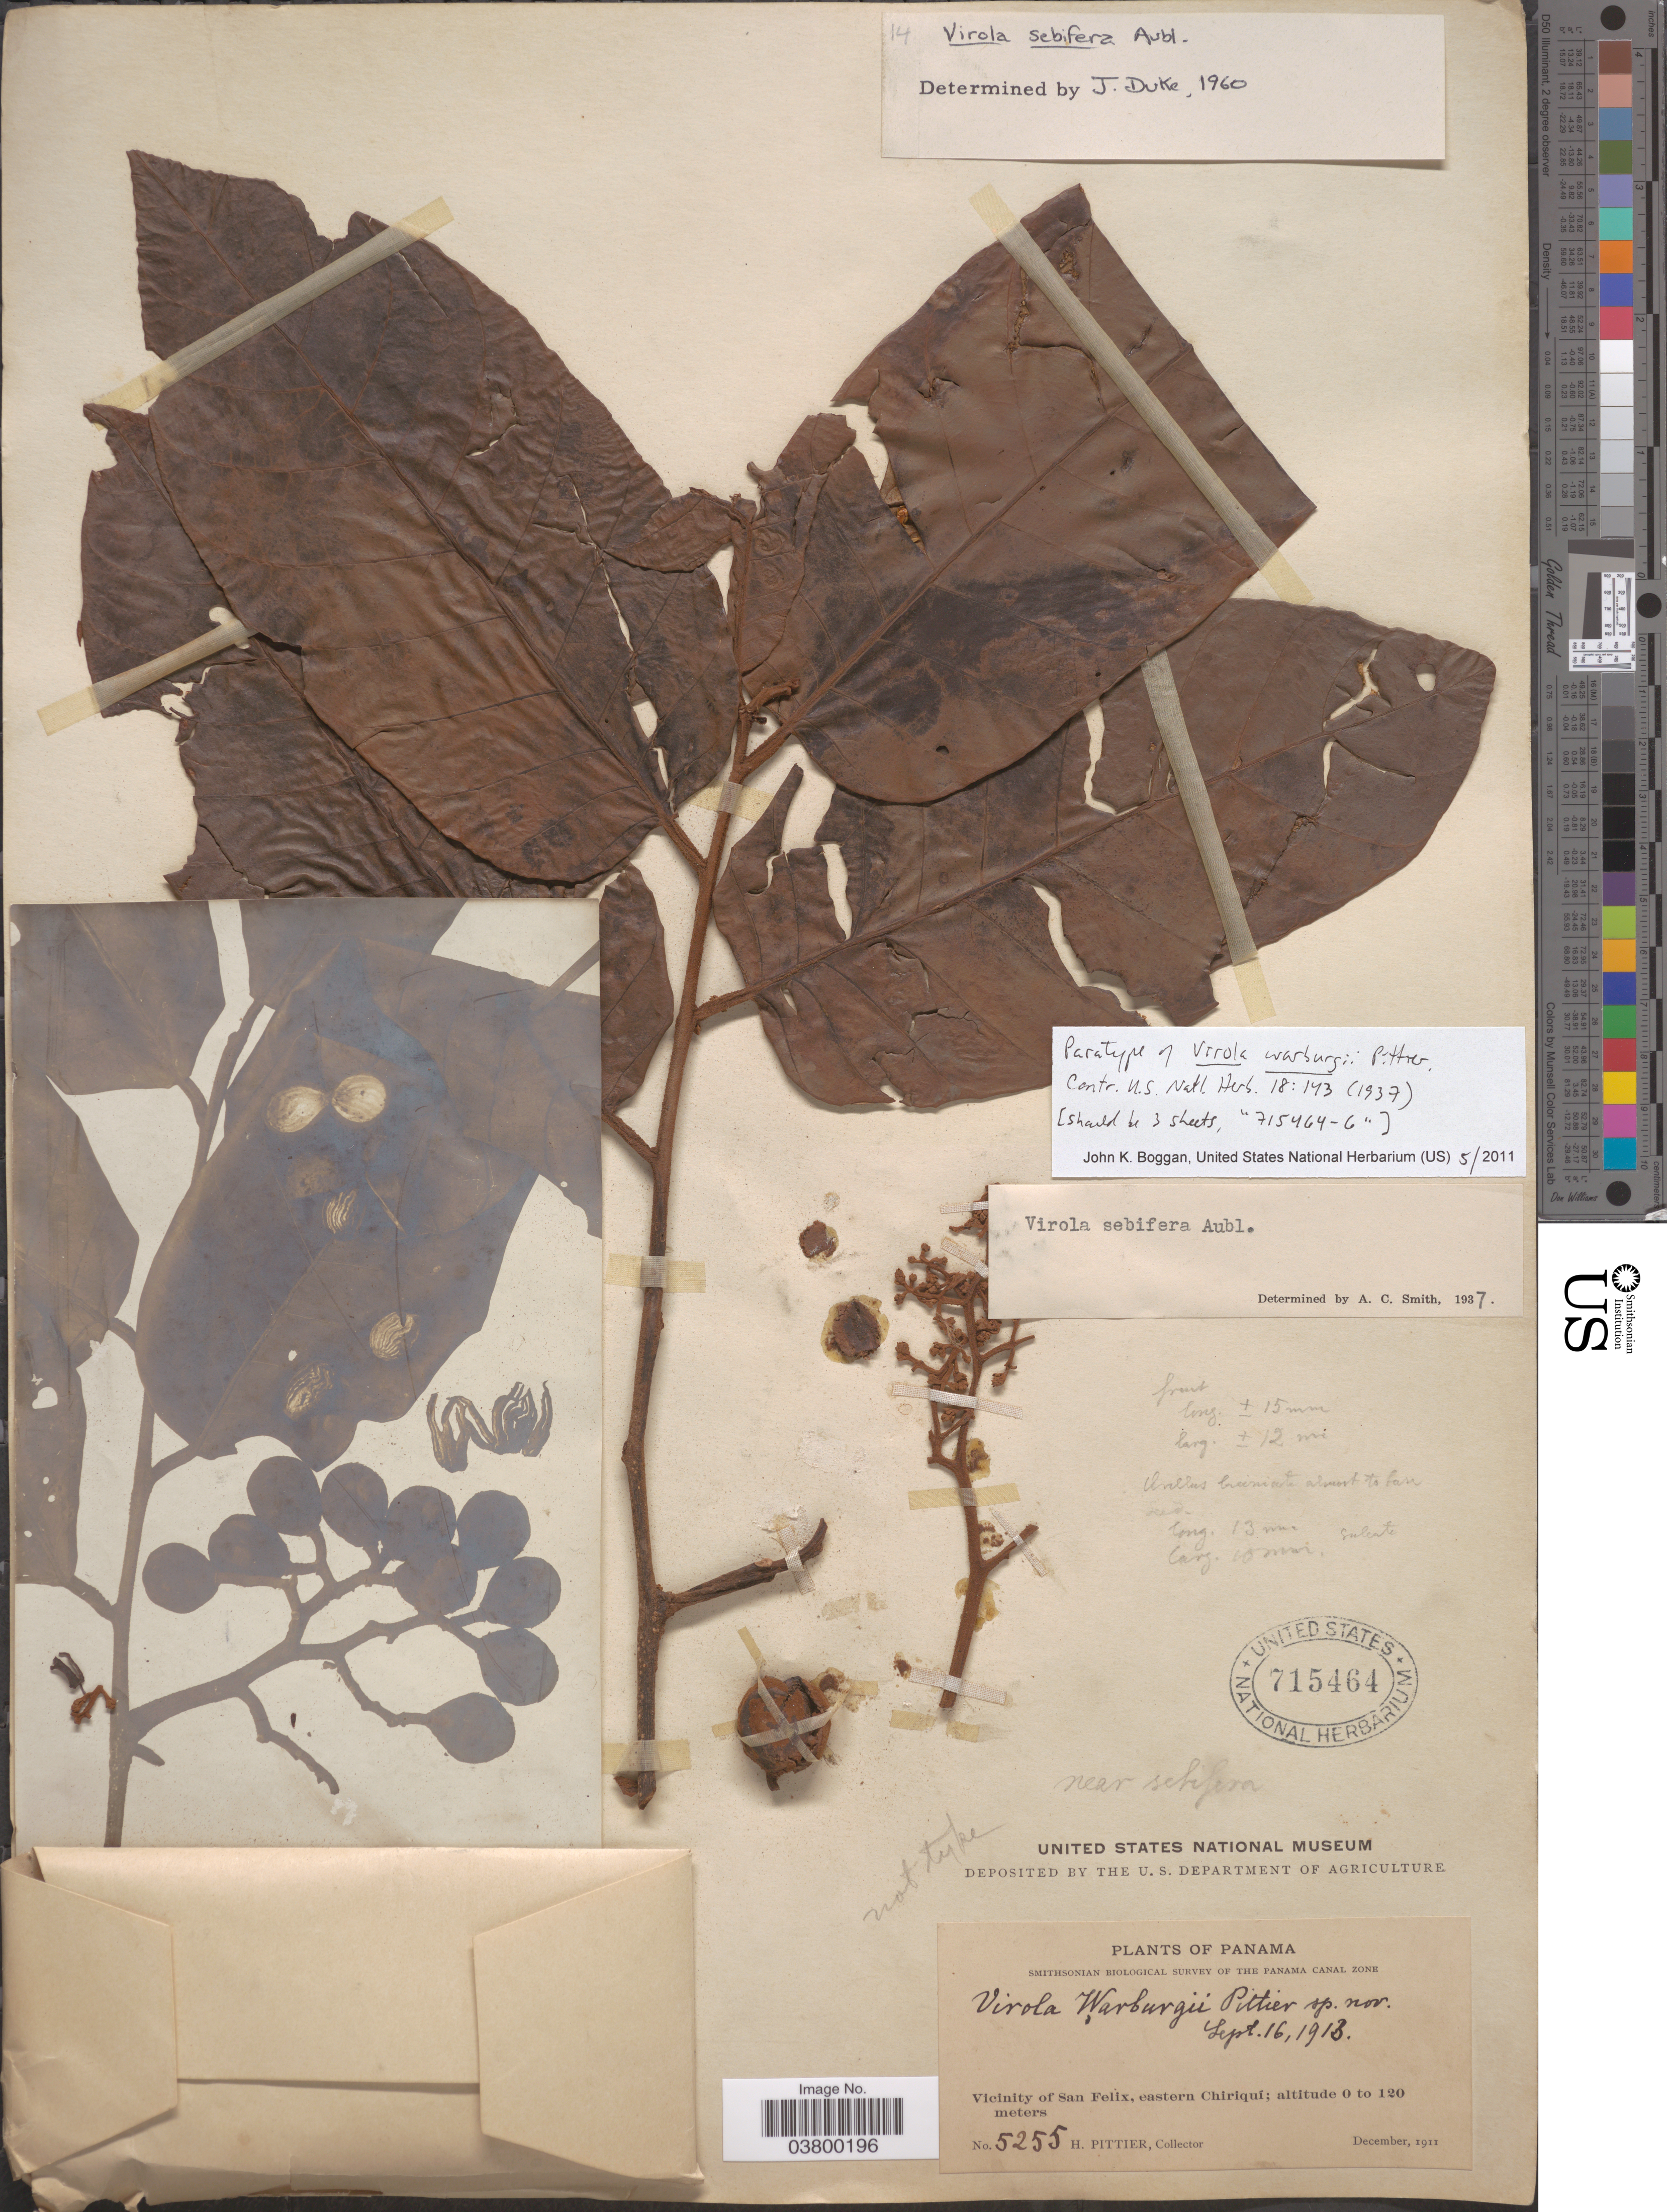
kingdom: Plantae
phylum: Tracheophyta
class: Magnoliopsida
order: Magnoliales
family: Myristicaceae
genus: Virola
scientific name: Virola sebifera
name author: Aubl.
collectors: H. F. Pittier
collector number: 5255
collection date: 1911-12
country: Panama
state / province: Chiriqui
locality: The Panama Canal Zone. Vicinity of San Felix, eastern Chiriquí.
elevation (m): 0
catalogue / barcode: US 715464